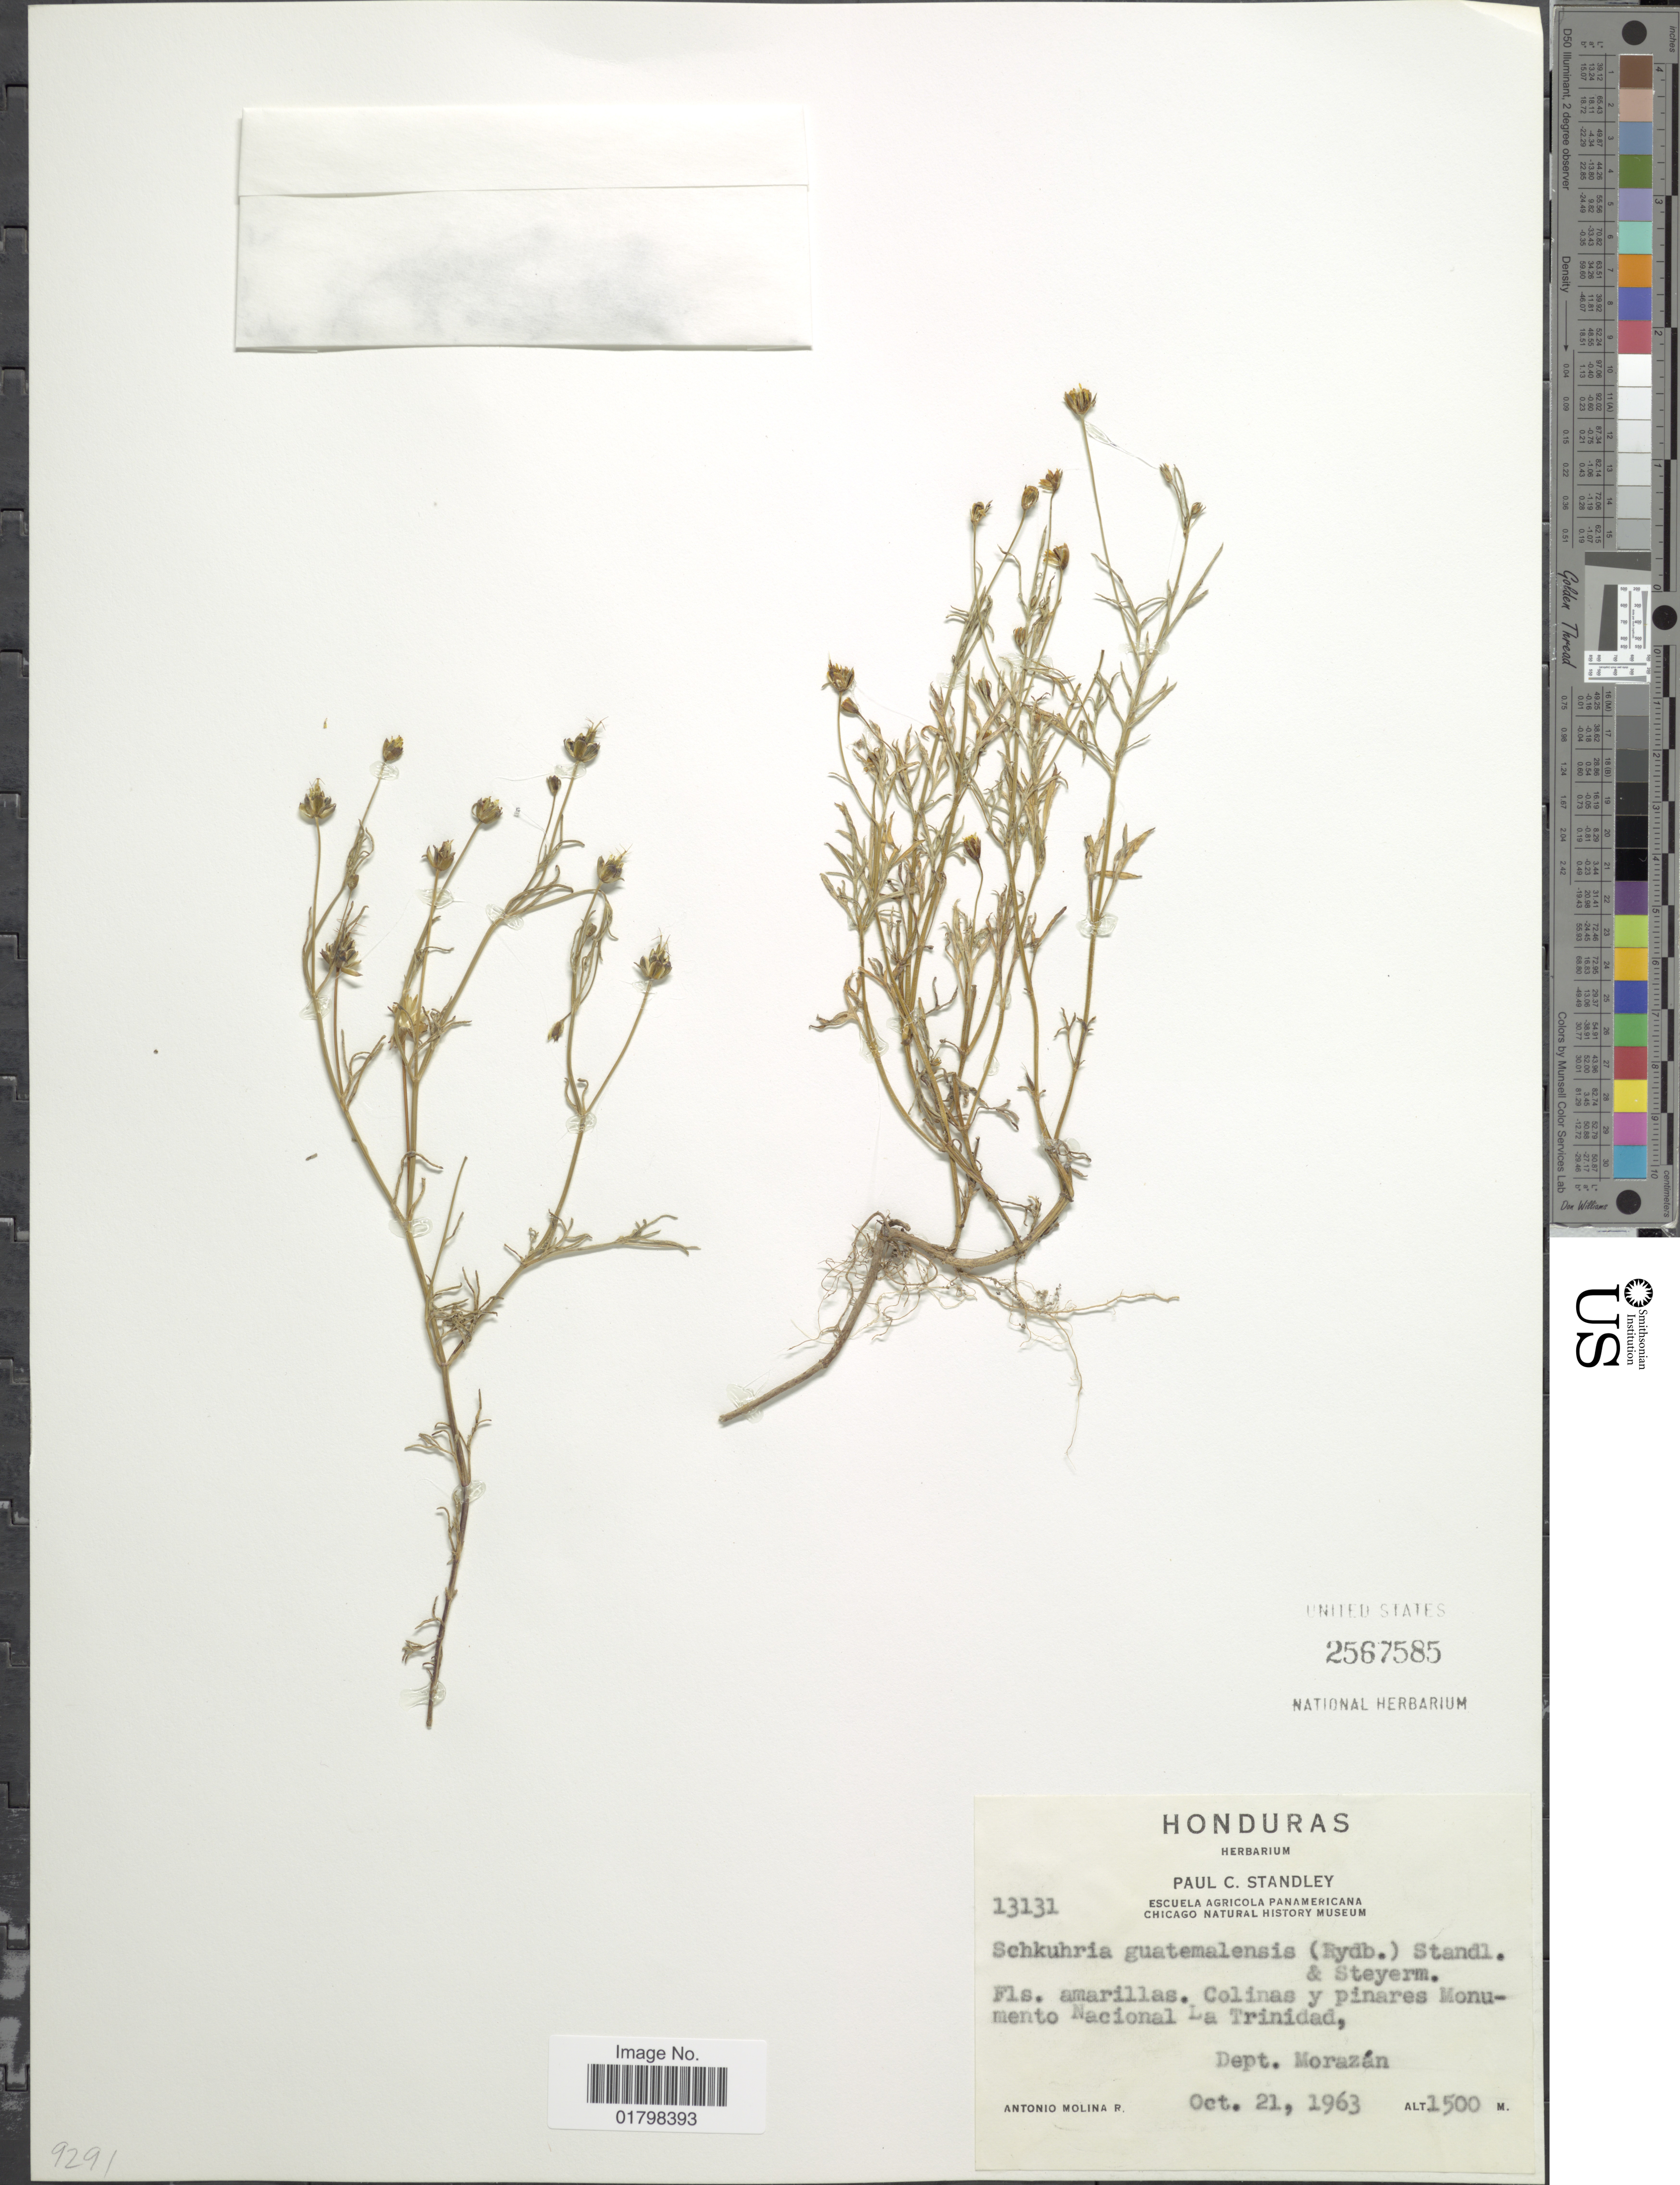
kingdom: Plantae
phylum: Tracheophyta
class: Magnoliopsida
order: Asterales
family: Asteraceae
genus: Schkuhria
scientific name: Schkuhria wislizeni var. guatemalensis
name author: (Rydb.) S.F. Blake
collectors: A. Molina R.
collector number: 13131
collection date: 1963-10-21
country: Honduras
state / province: Fco. Morazán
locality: Colinas y pinares Monumento Nacional La Trinidad, Dept. Morazan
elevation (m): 1500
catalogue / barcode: US 2567585